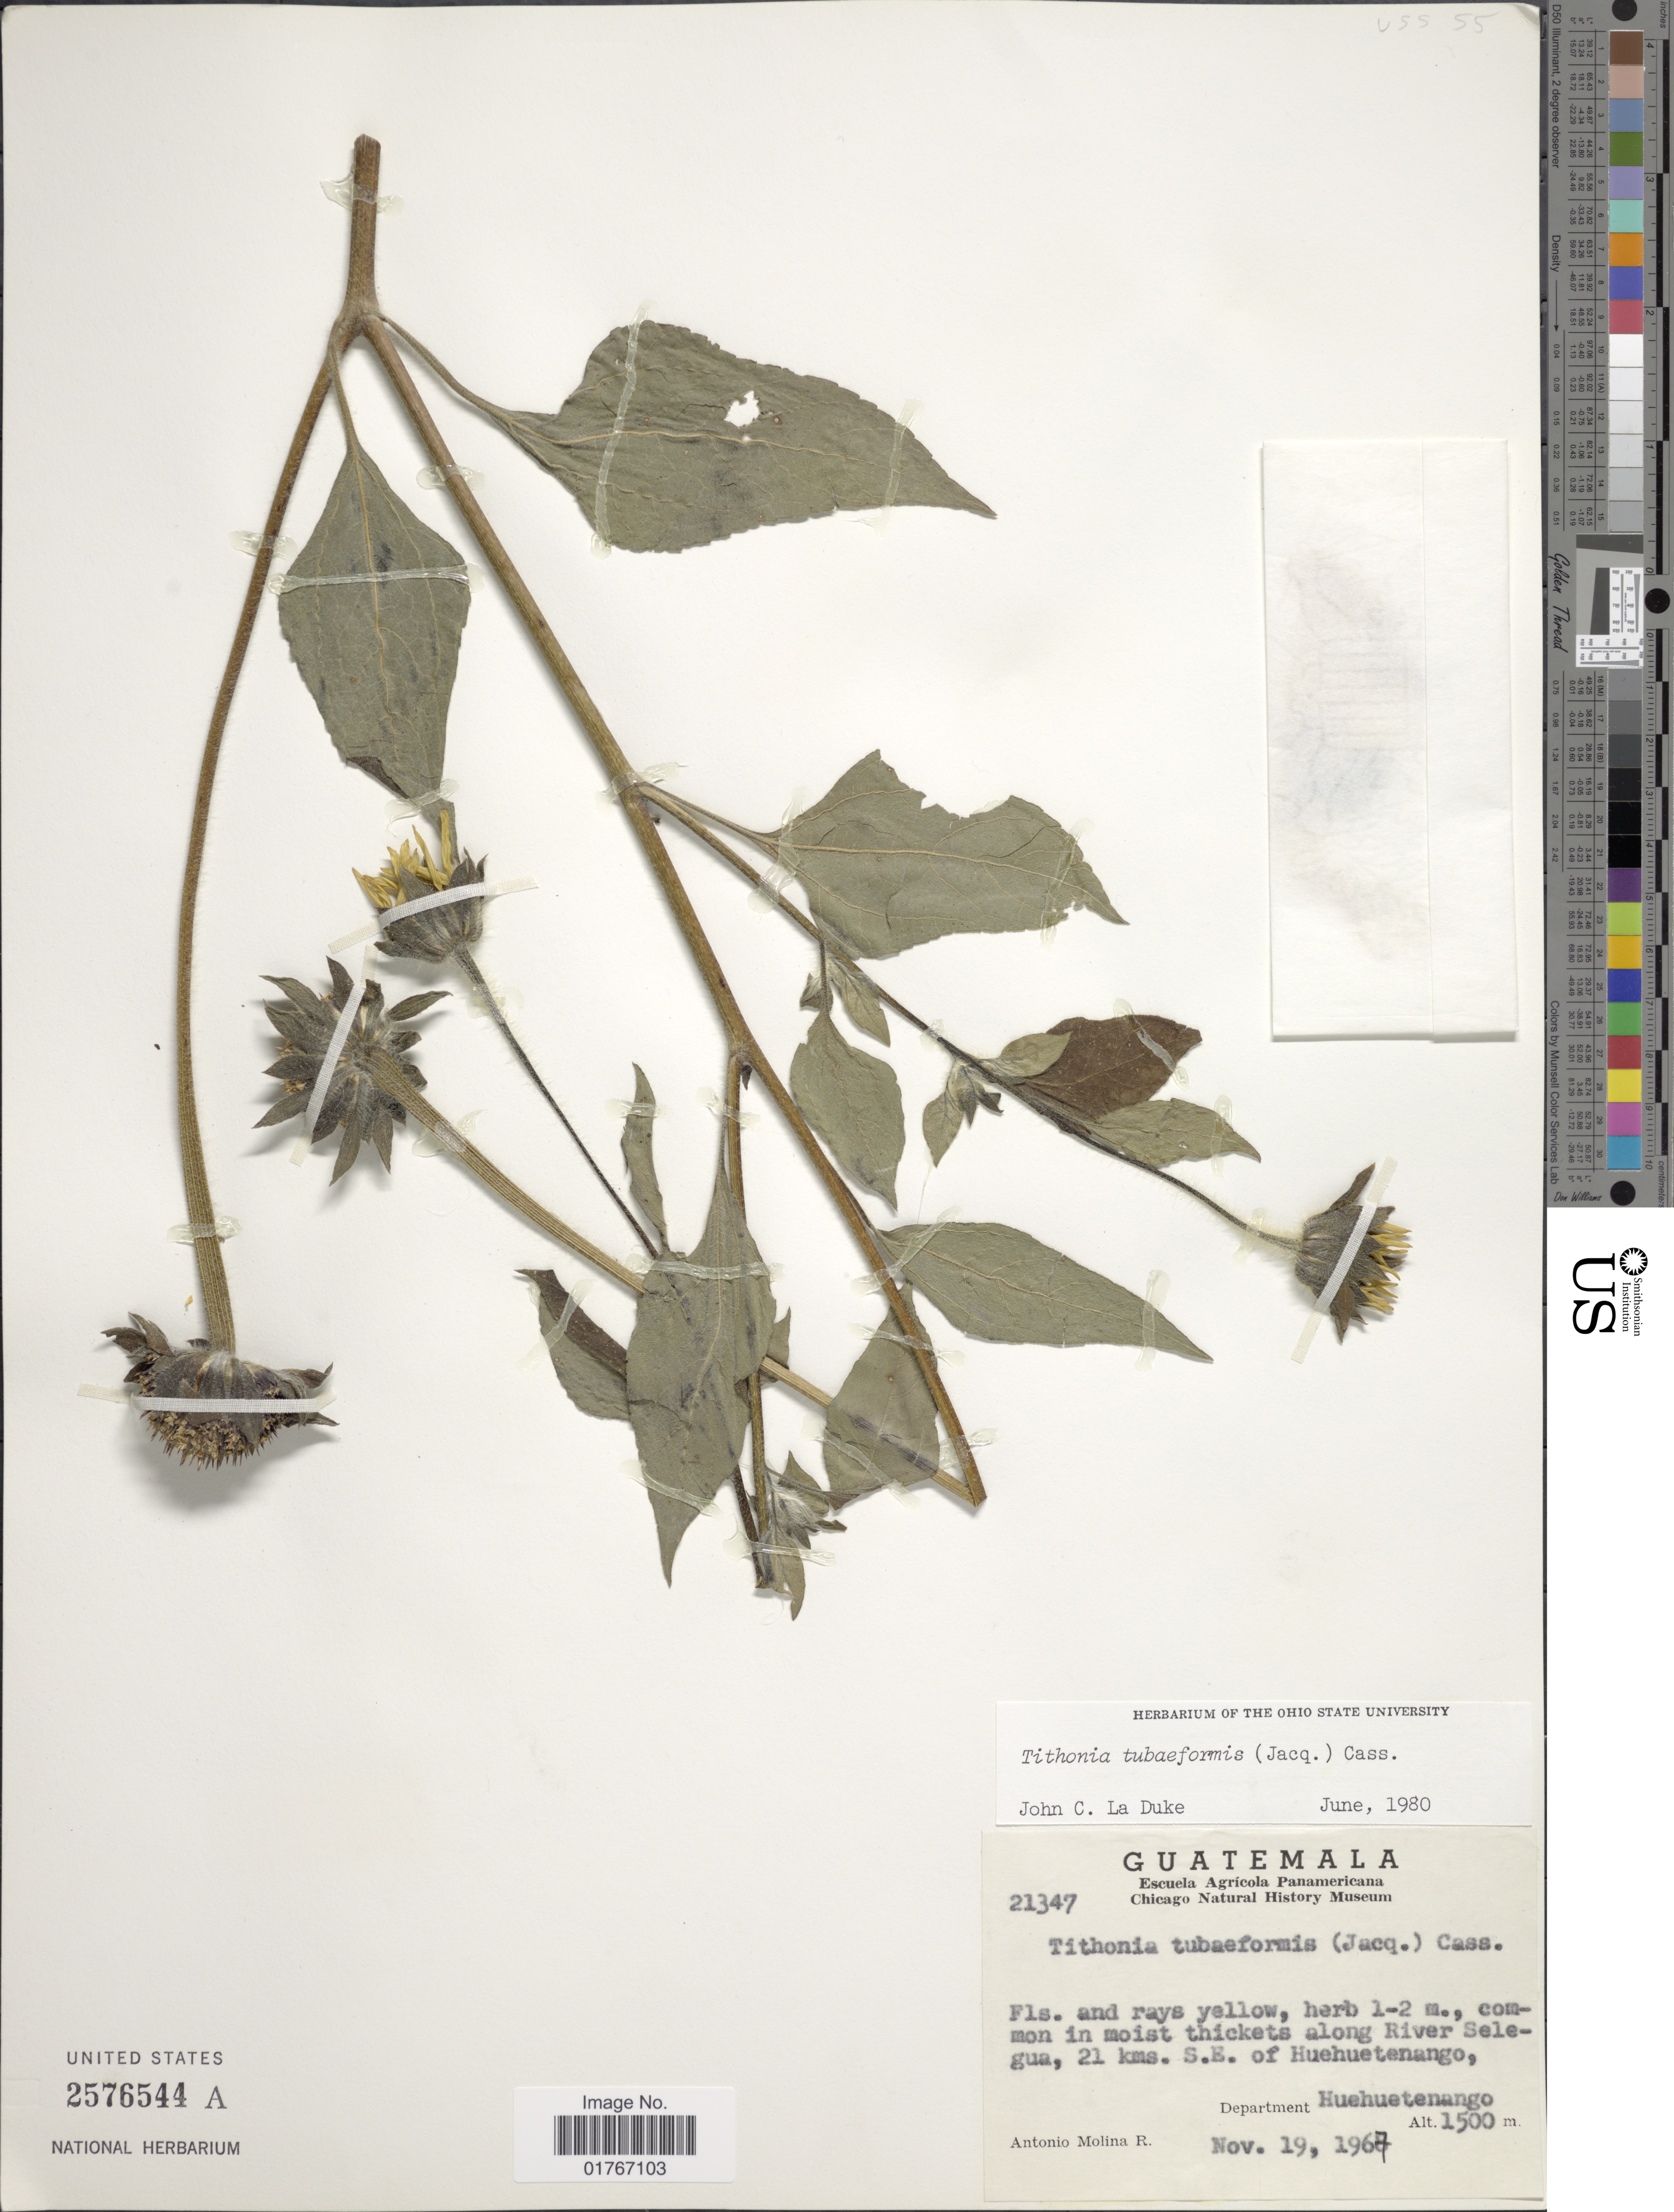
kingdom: Plantae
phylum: Tracheophyta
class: Magnoliopsida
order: Asterales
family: Asteraceae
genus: Tithonia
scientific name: Tithonia tubaeformis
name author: (Jacq.) Cass.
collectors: A. Molina R.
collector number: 21347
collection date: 1967-11-19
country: Guatemala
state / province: Huehuetenango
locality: Common in moist thickets along River Selegua, 21 kms S.E. of Huehuetenango, Department Huehuetenango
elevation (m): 1500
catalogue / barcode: US 2576544A